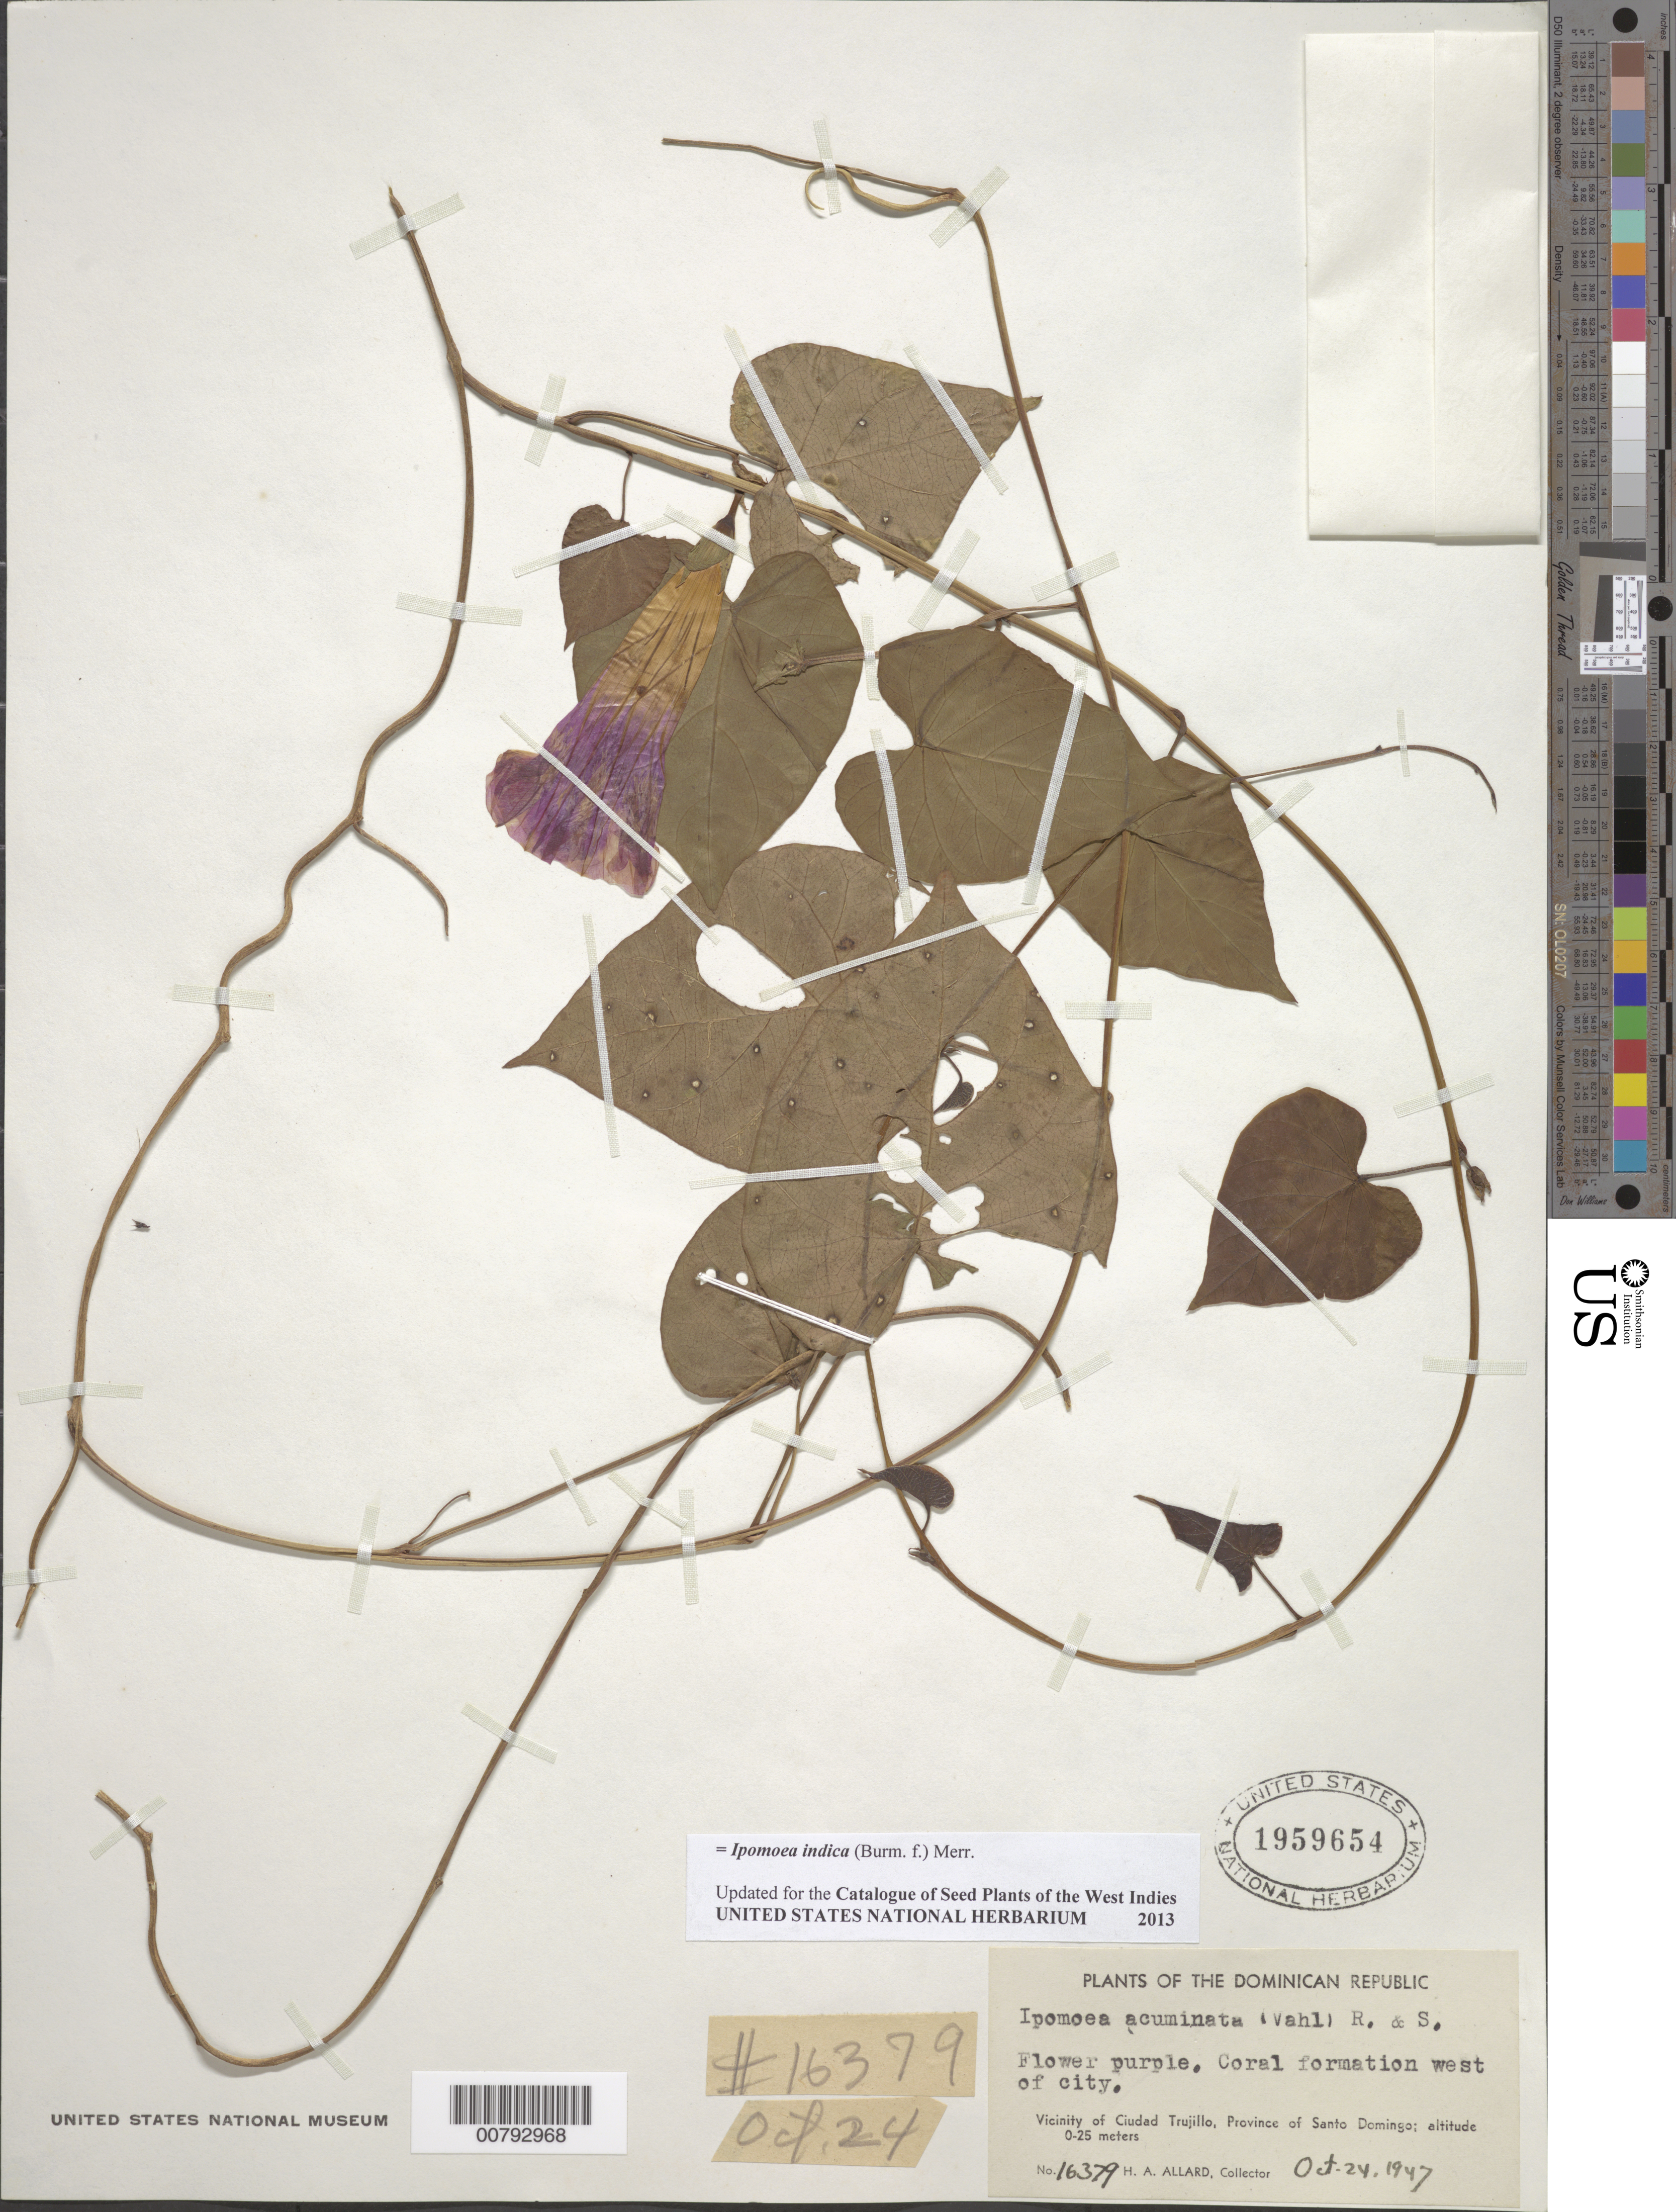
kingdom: Plantae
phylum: Tracheophyta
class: Magnoliopsida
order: Solanales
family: Convolvulaceae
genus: Ipomoea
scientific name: Ipomoea indica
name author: (Burm.) Merr.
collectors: H. A. Allard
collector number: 16379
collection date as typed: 24 Oct 1947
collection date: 1947-10-24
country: Dominican Republic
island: Hispaniola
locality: Province of Santo Domingo, vicinity of Ciudad Trujillo, west of city.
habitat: Coral formation.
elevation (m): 0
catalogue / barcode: US 1959654